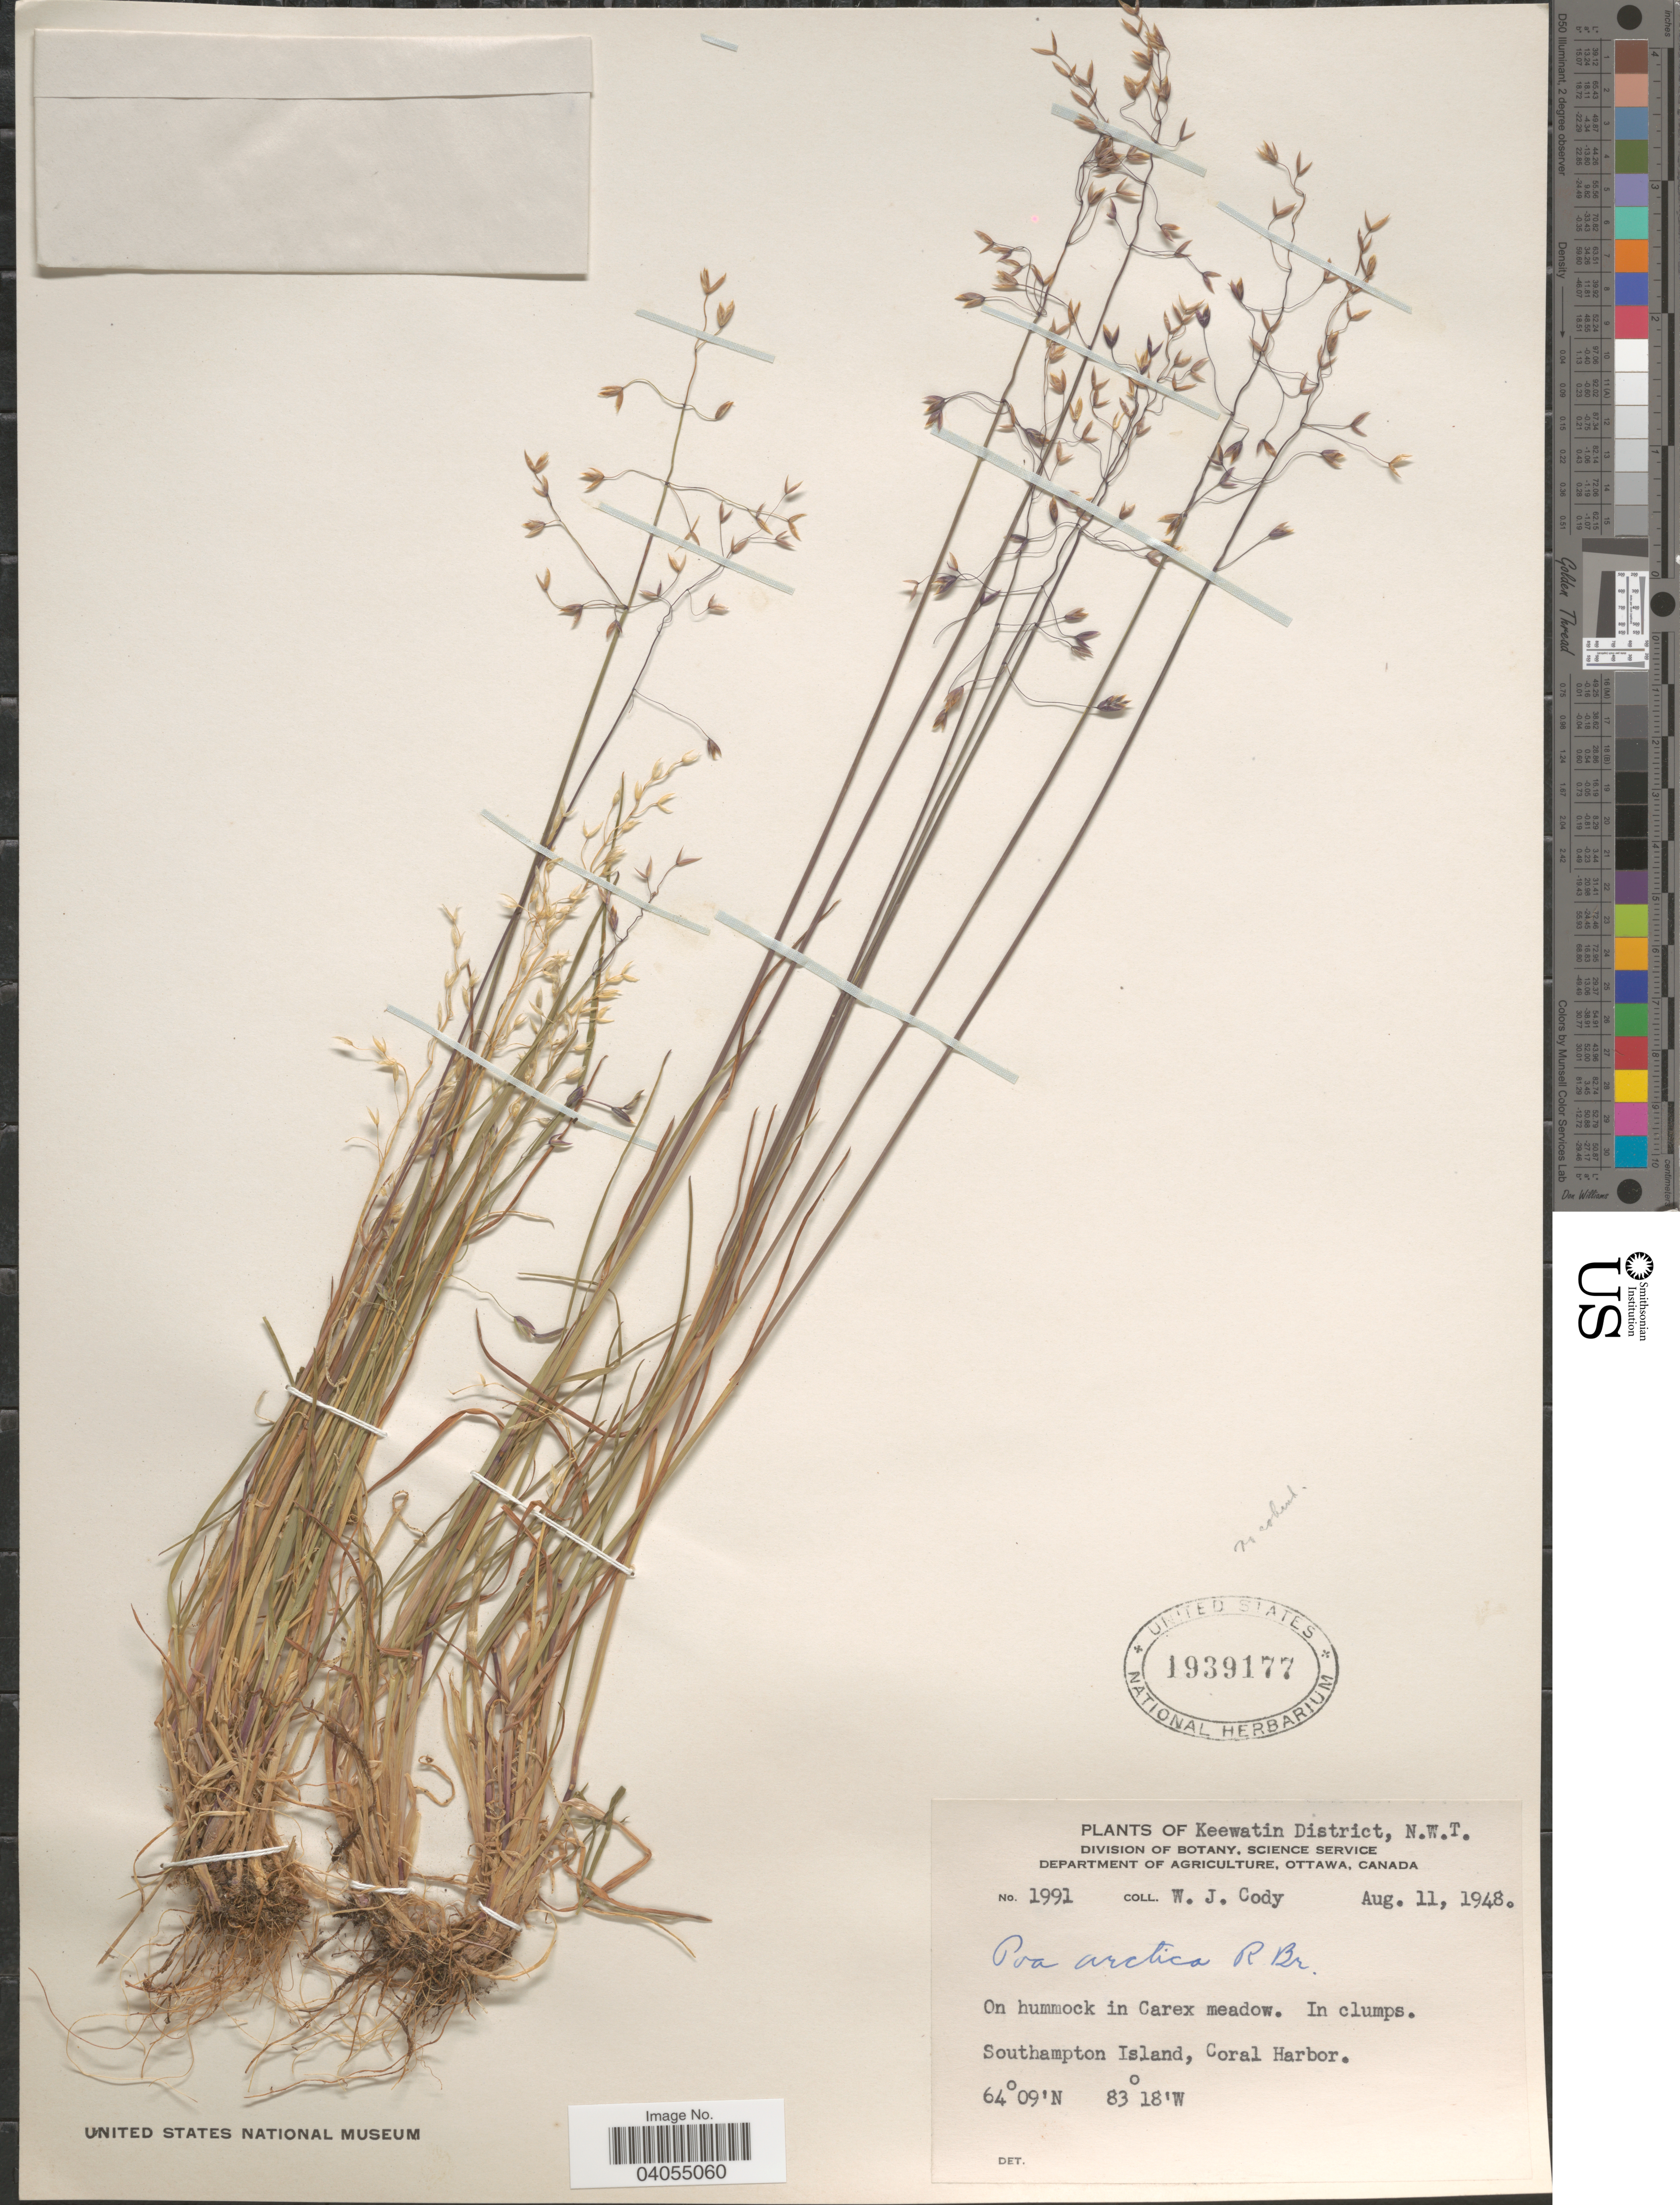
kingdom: Plantae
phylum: Tracheophyta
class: Liliopsida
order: Poales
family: Poaceae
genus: Poa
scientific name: Poa arctica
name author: R. Br.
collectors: W. Cody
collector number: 1991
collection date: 1948-08-11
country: Canada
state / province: Northwest Territories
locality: Keewatin District. Southampton Island, Coral Harbor.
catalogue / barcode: US 1939177